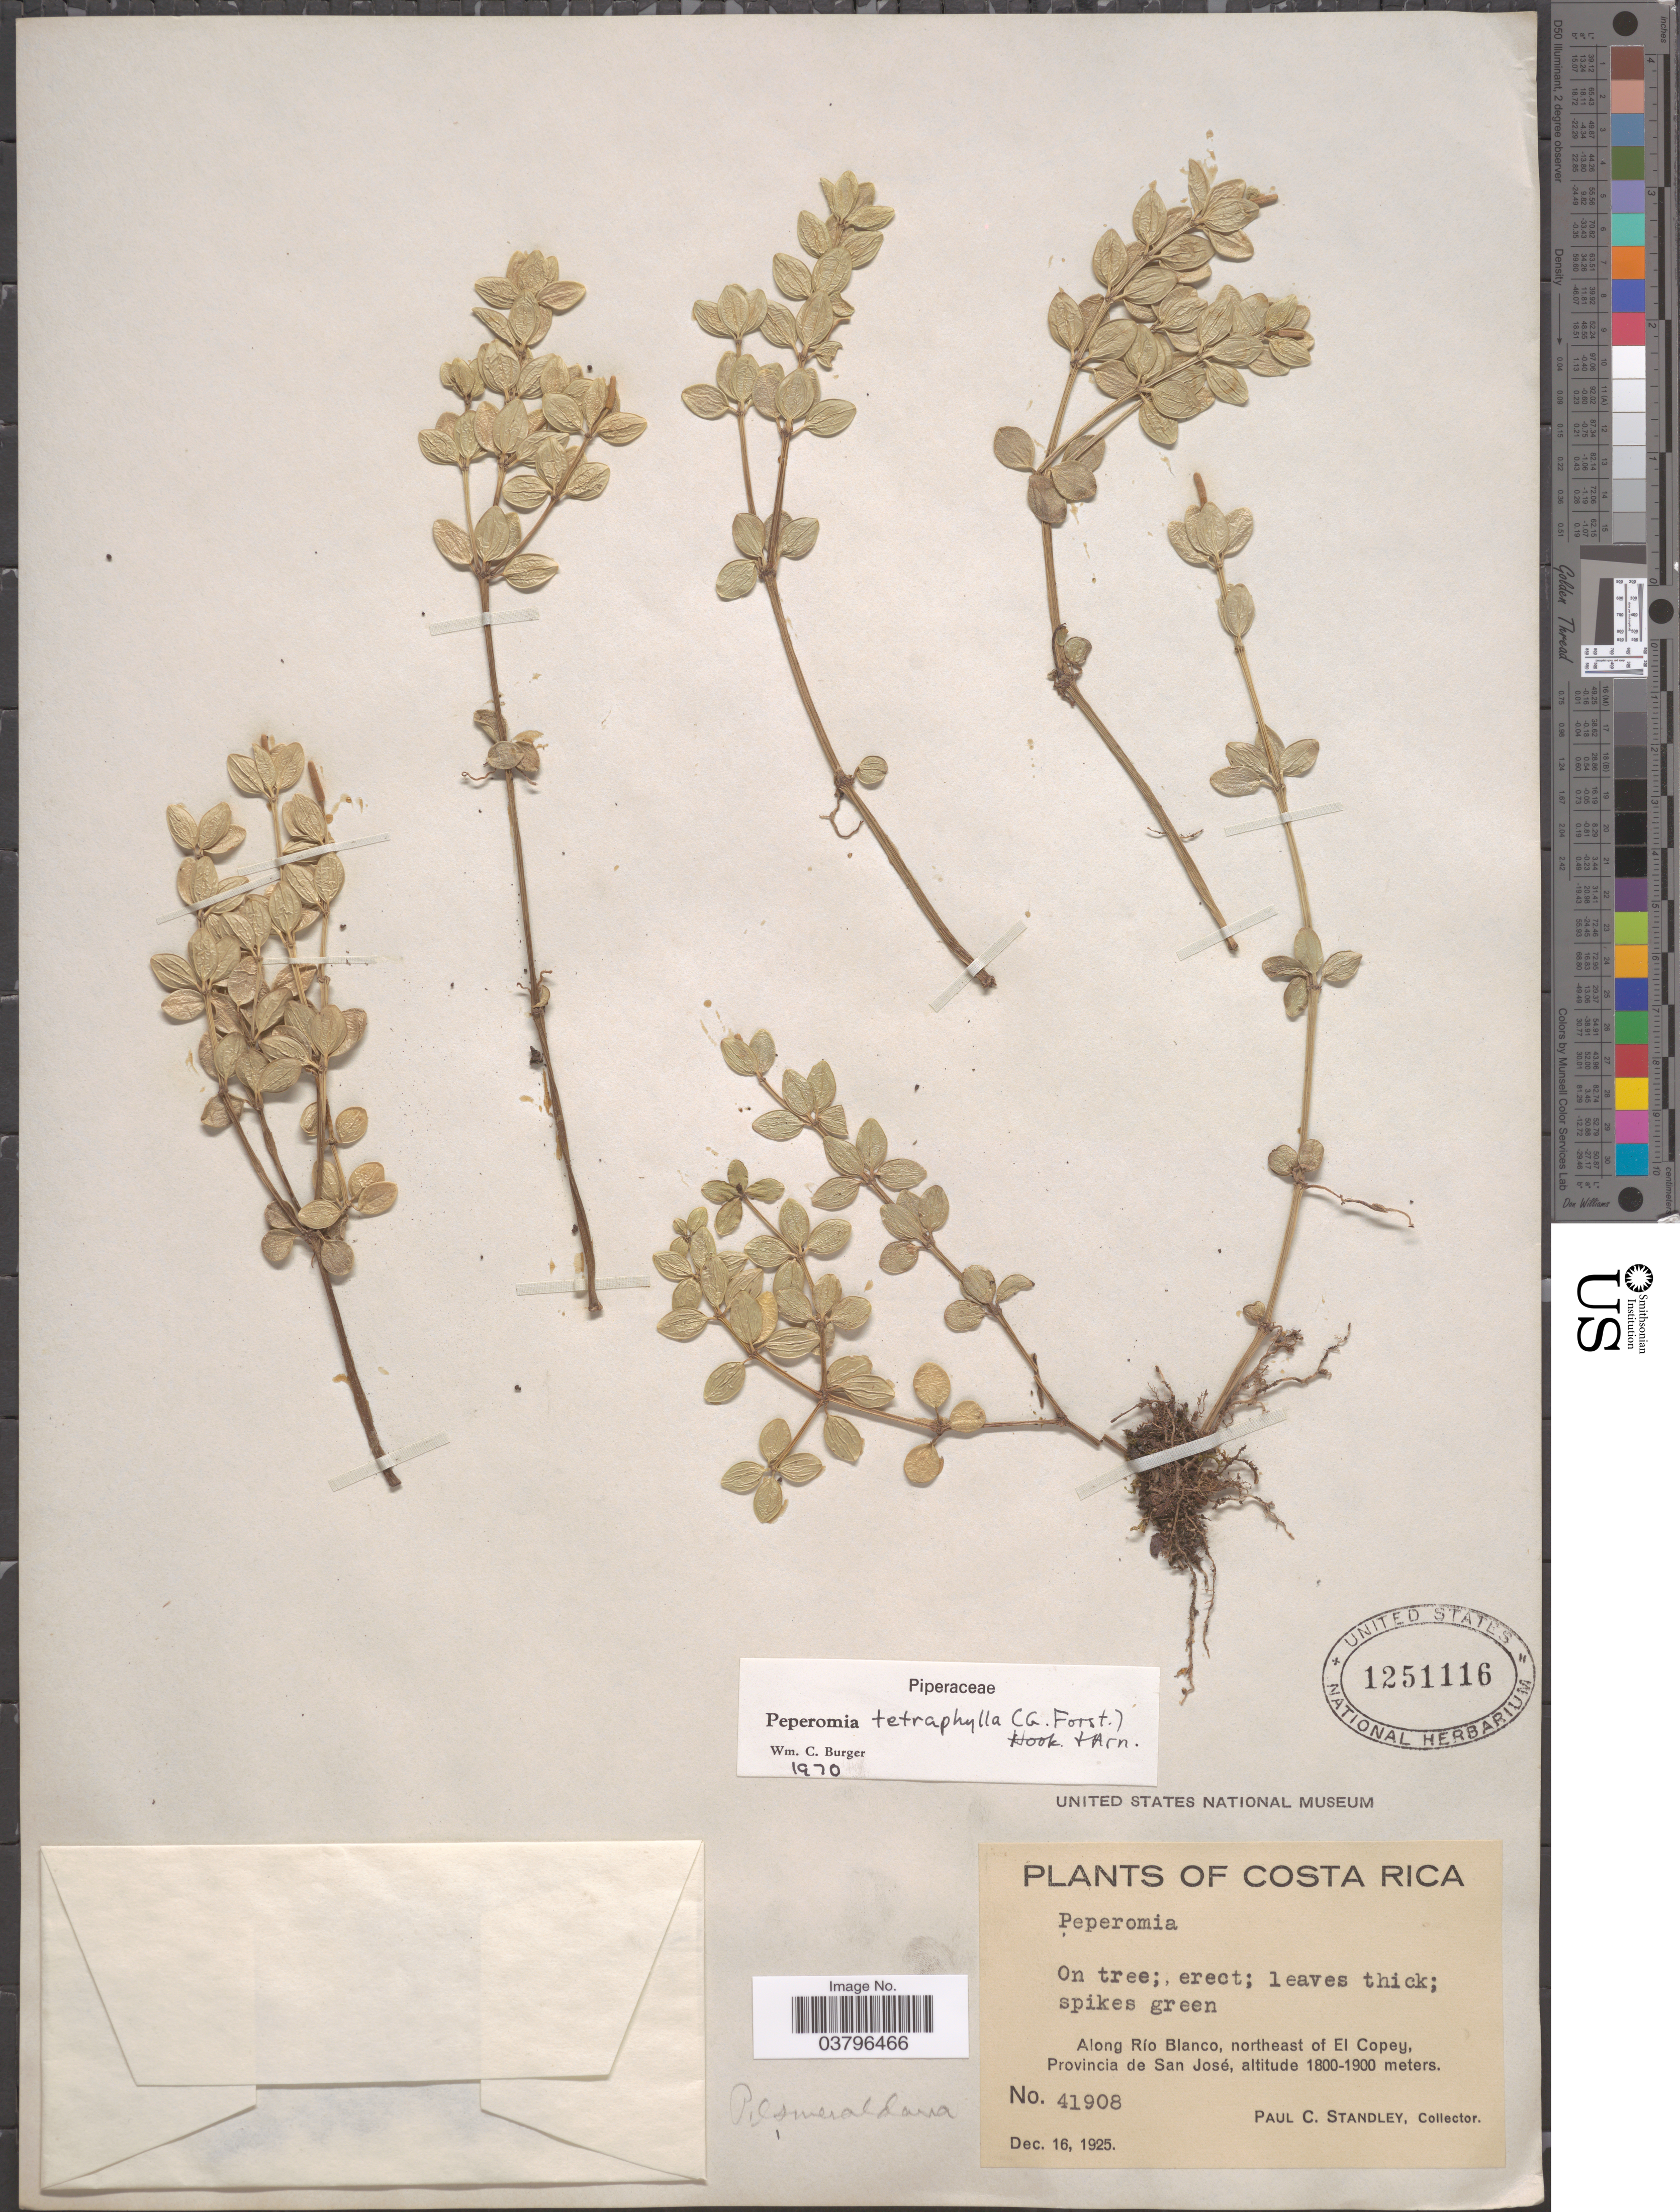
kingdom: Plantae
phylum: Tracheophyta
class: Magnoliopsida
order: Piperales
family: Piperaceae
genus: Peperomia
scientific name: Peperomia tetraphylla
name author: (G. Forst.) Hook. & Arn.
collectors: P. C. Standley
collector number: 41908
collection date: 1925-12-16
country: Costa Rica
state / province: San José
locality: Along Río Blanco, northeast of El Copey.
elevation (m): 1800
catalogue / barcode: US 1251116